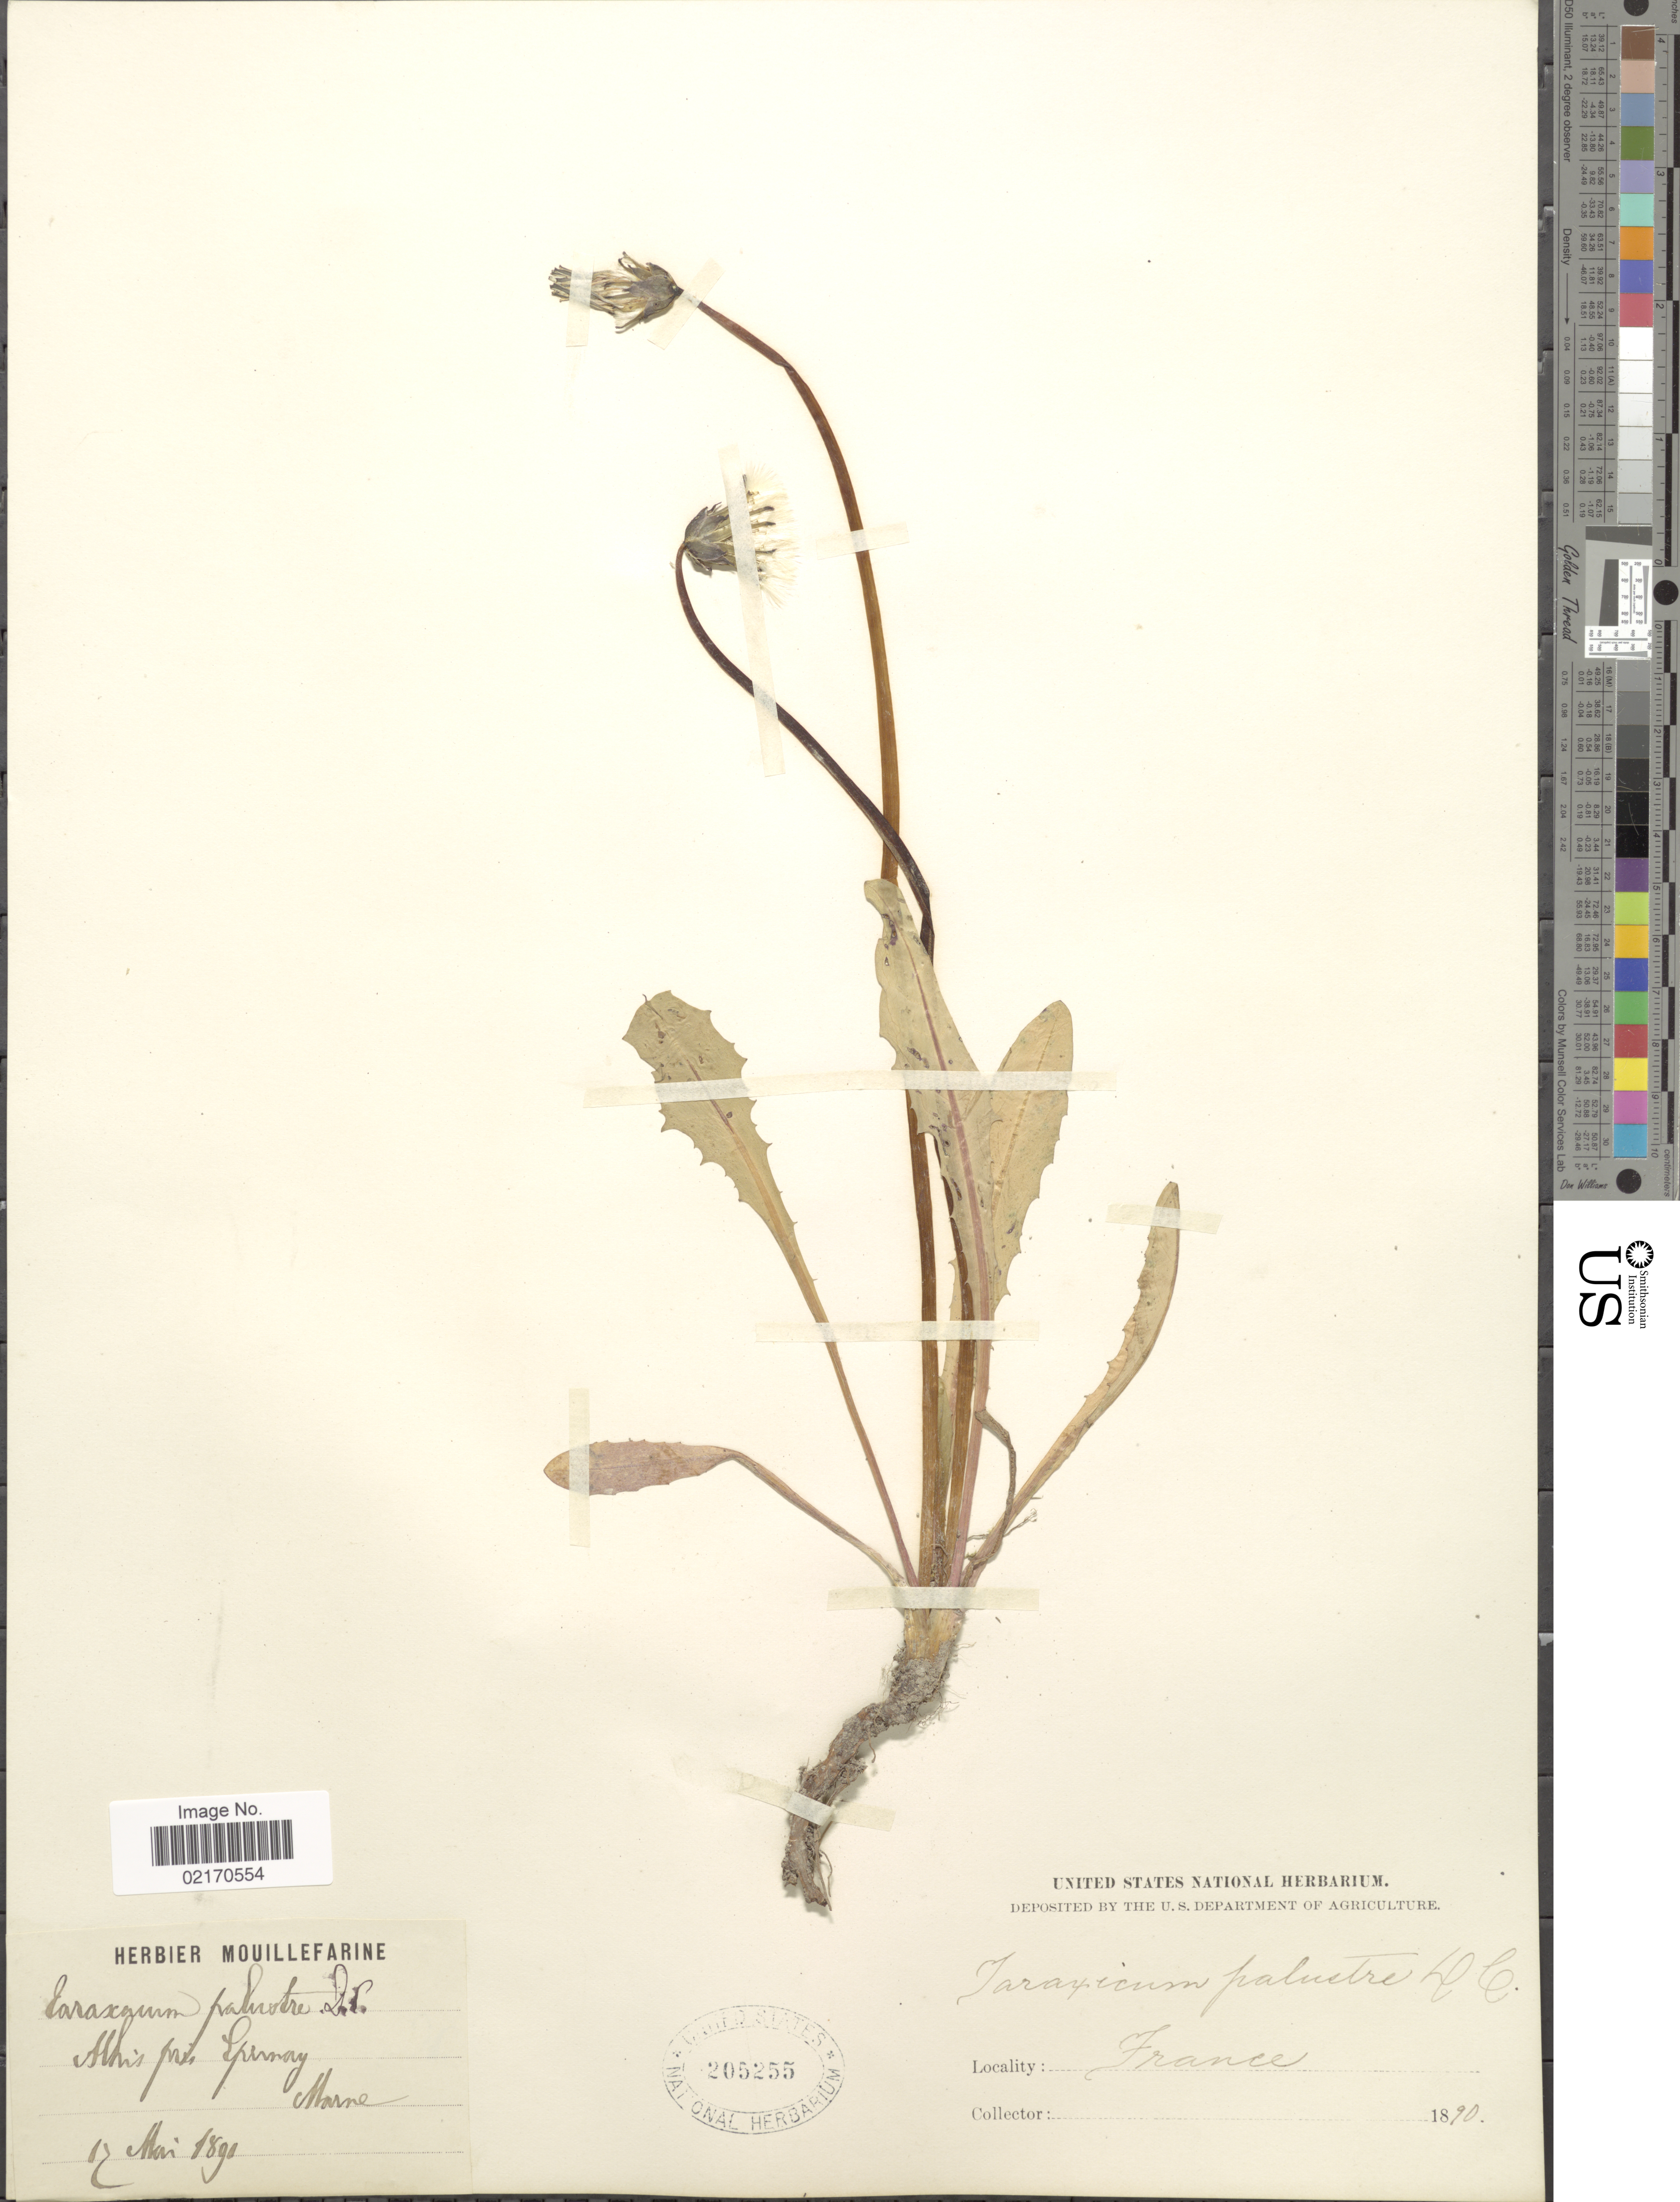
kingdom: Plantae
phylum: Tracheophyta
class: Magnoliopsida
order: Asterales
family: Asteraceae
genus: Taraxacum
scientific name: Taraxacum palustre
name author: (Lyons) Symons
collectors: ex herb. Mouillefarine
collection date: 1890-05-12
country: France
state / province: Grand Est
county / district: Marne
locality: Athis près Epernay, Marne.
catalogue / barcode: US 205255